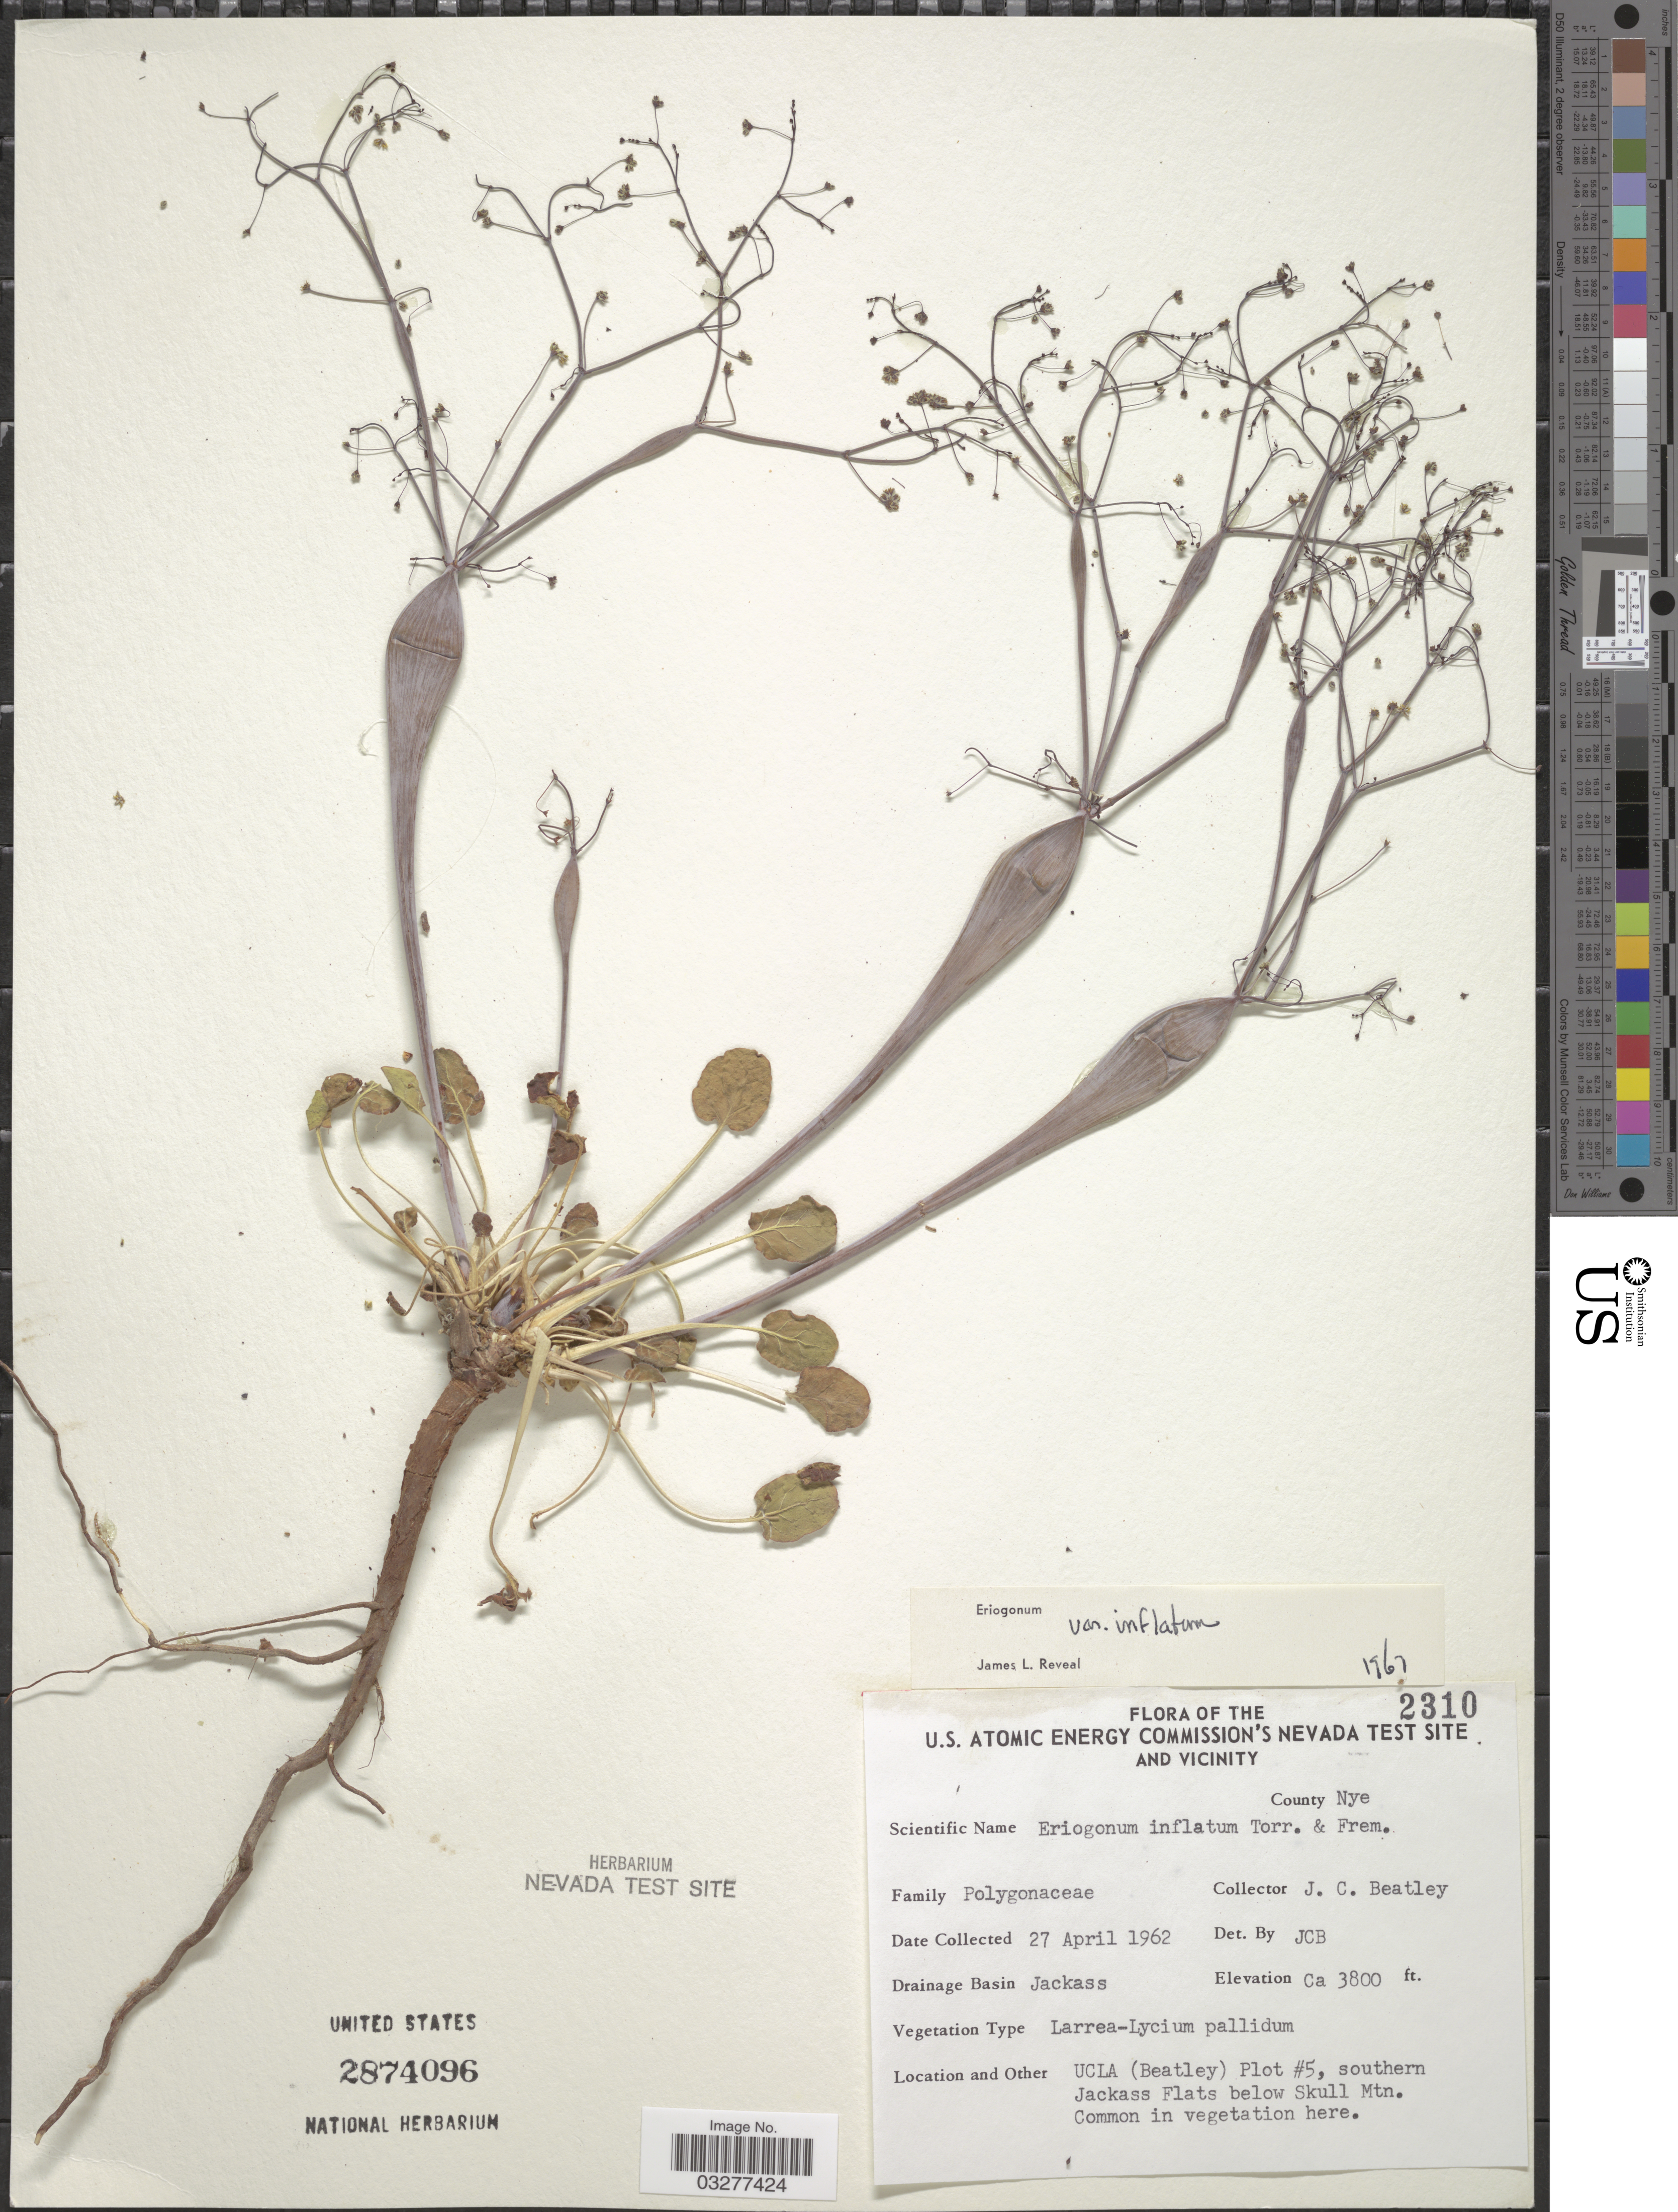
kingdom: Plantae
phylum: Tracheophyta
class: Magnoliopsida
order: Caryophyllales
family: Polygonaceae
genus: Eriogonum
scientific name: Eriogonum inflatum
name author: Torr. & Frém.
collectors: J. C. Beatley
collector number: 2310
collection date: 1962-04-27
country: United States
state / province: Nevada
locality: U. S. Atomic Energy Commission's Nevada Test Site and Vicinity. County Nye. Drainage Basin Jackass. UCLA (Beatley) Plot #5, southern Jackass Flats below Skull Mtn.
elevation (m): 1158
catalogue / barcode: US 2874096